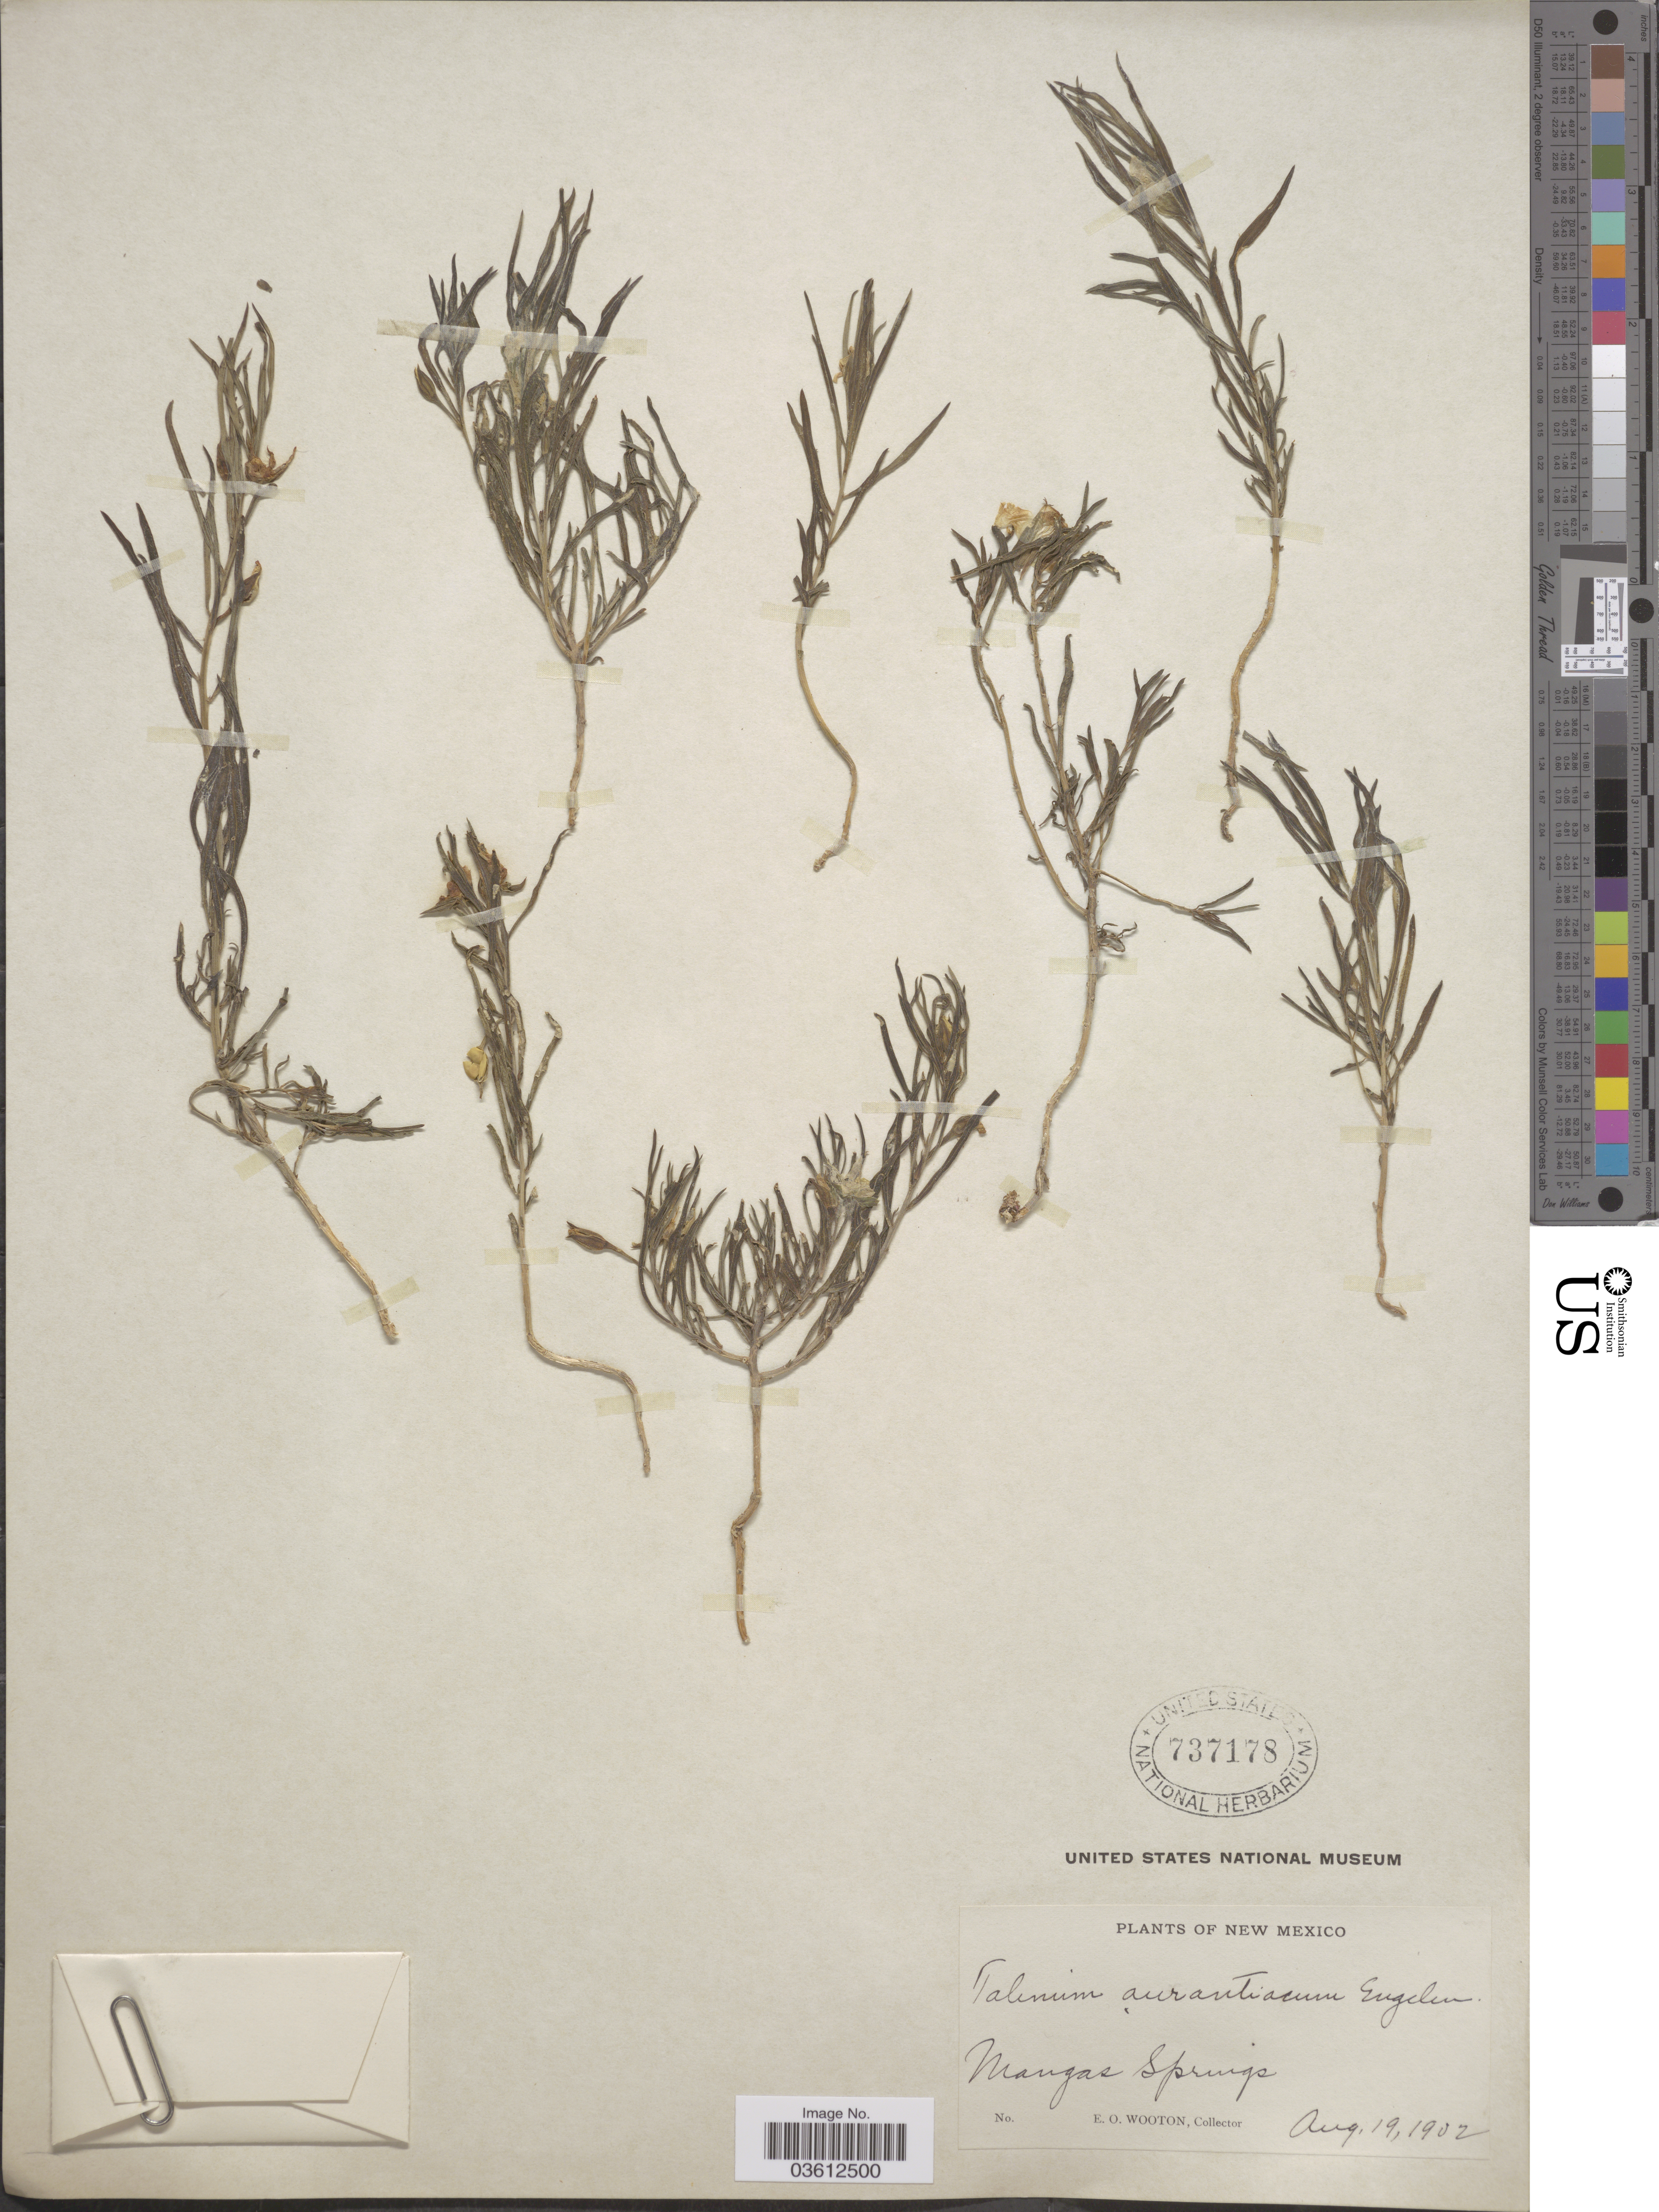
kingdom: Plantae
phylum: Tracheophyta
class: Magnoliopsida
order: Caryophyllales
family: Talinaceae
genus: Talinum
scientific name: Talinum aurantiacum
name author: Engelm. in A. Gray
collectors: E. O. Wooton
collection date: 1902-08-19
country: United States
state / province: New Mexico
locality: Mangas Springs.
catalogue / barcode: US 737178